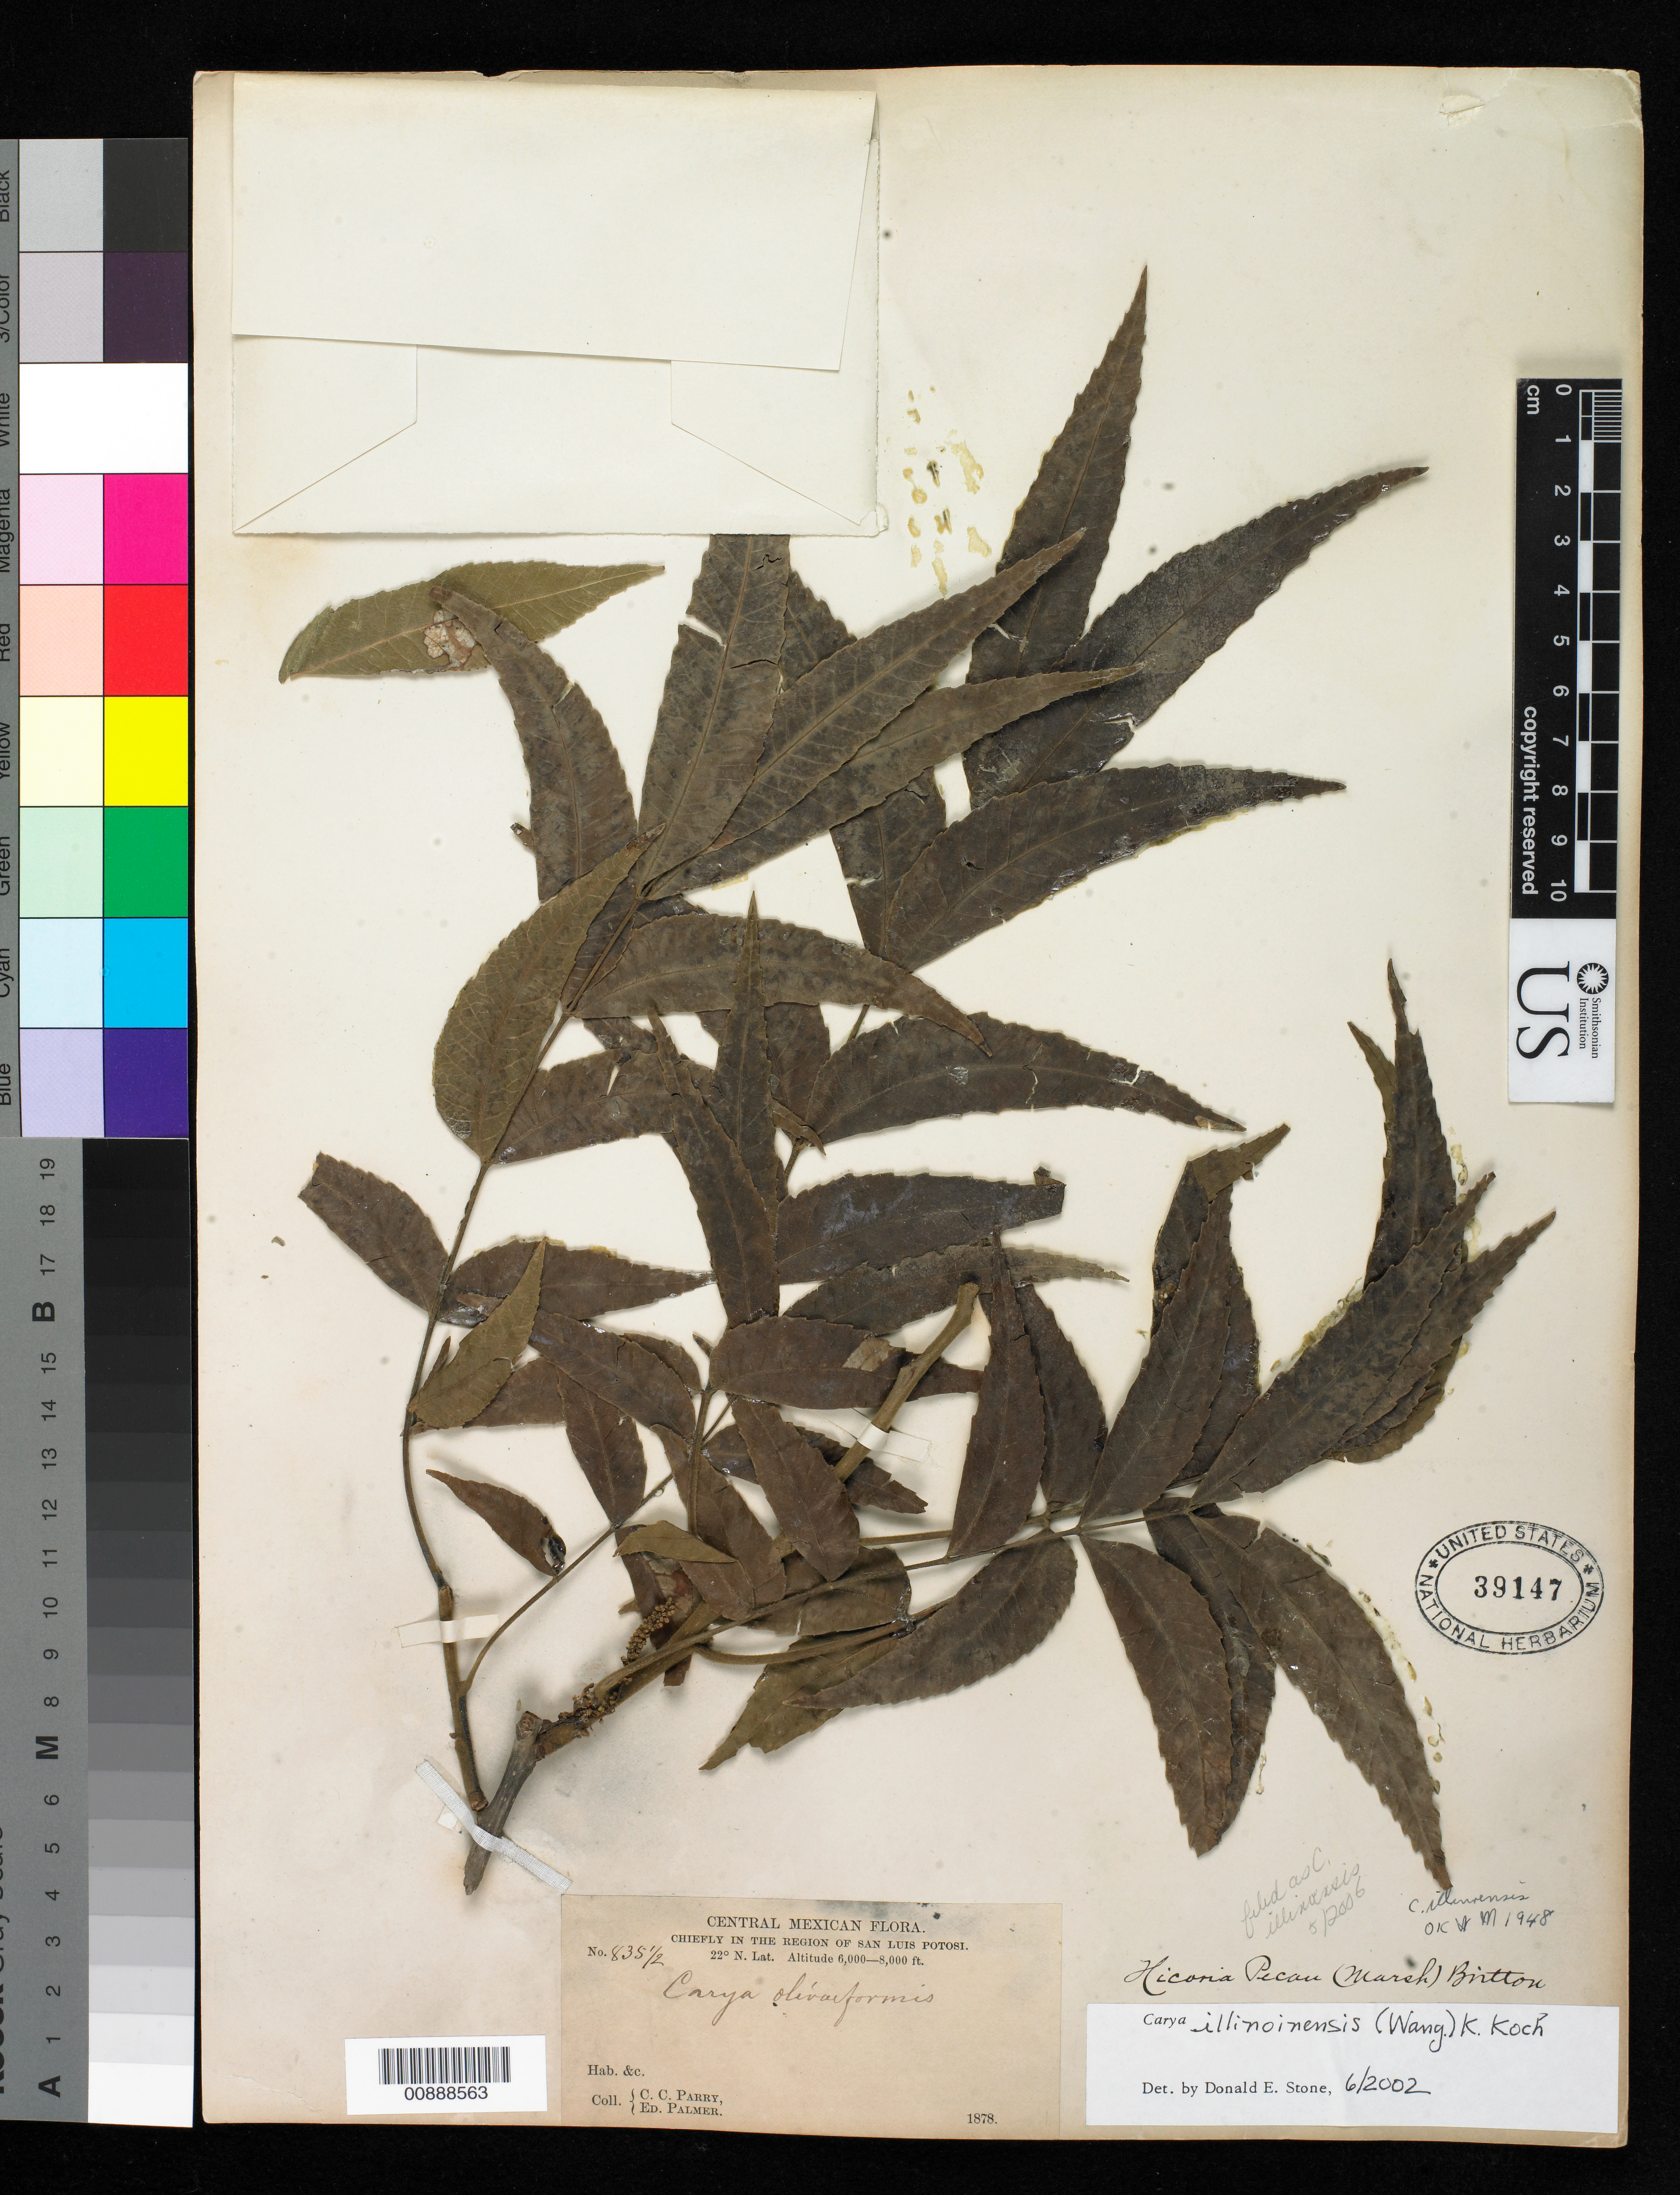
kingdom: Plantae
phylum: Tracheophyta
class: Magnoliopsida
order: Fagales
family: Juglandaceae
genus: Carya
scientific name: Carya illinoinensis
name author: (Wangenh.) K. Koch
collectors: C. C. Parry & E. Palmer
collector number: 835½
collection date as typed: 1878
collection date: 1878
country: Mexico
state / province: San Luis Potosí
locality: Chiefly in the region of San Luis Potosí.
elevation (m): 1829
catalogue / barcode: US 39147